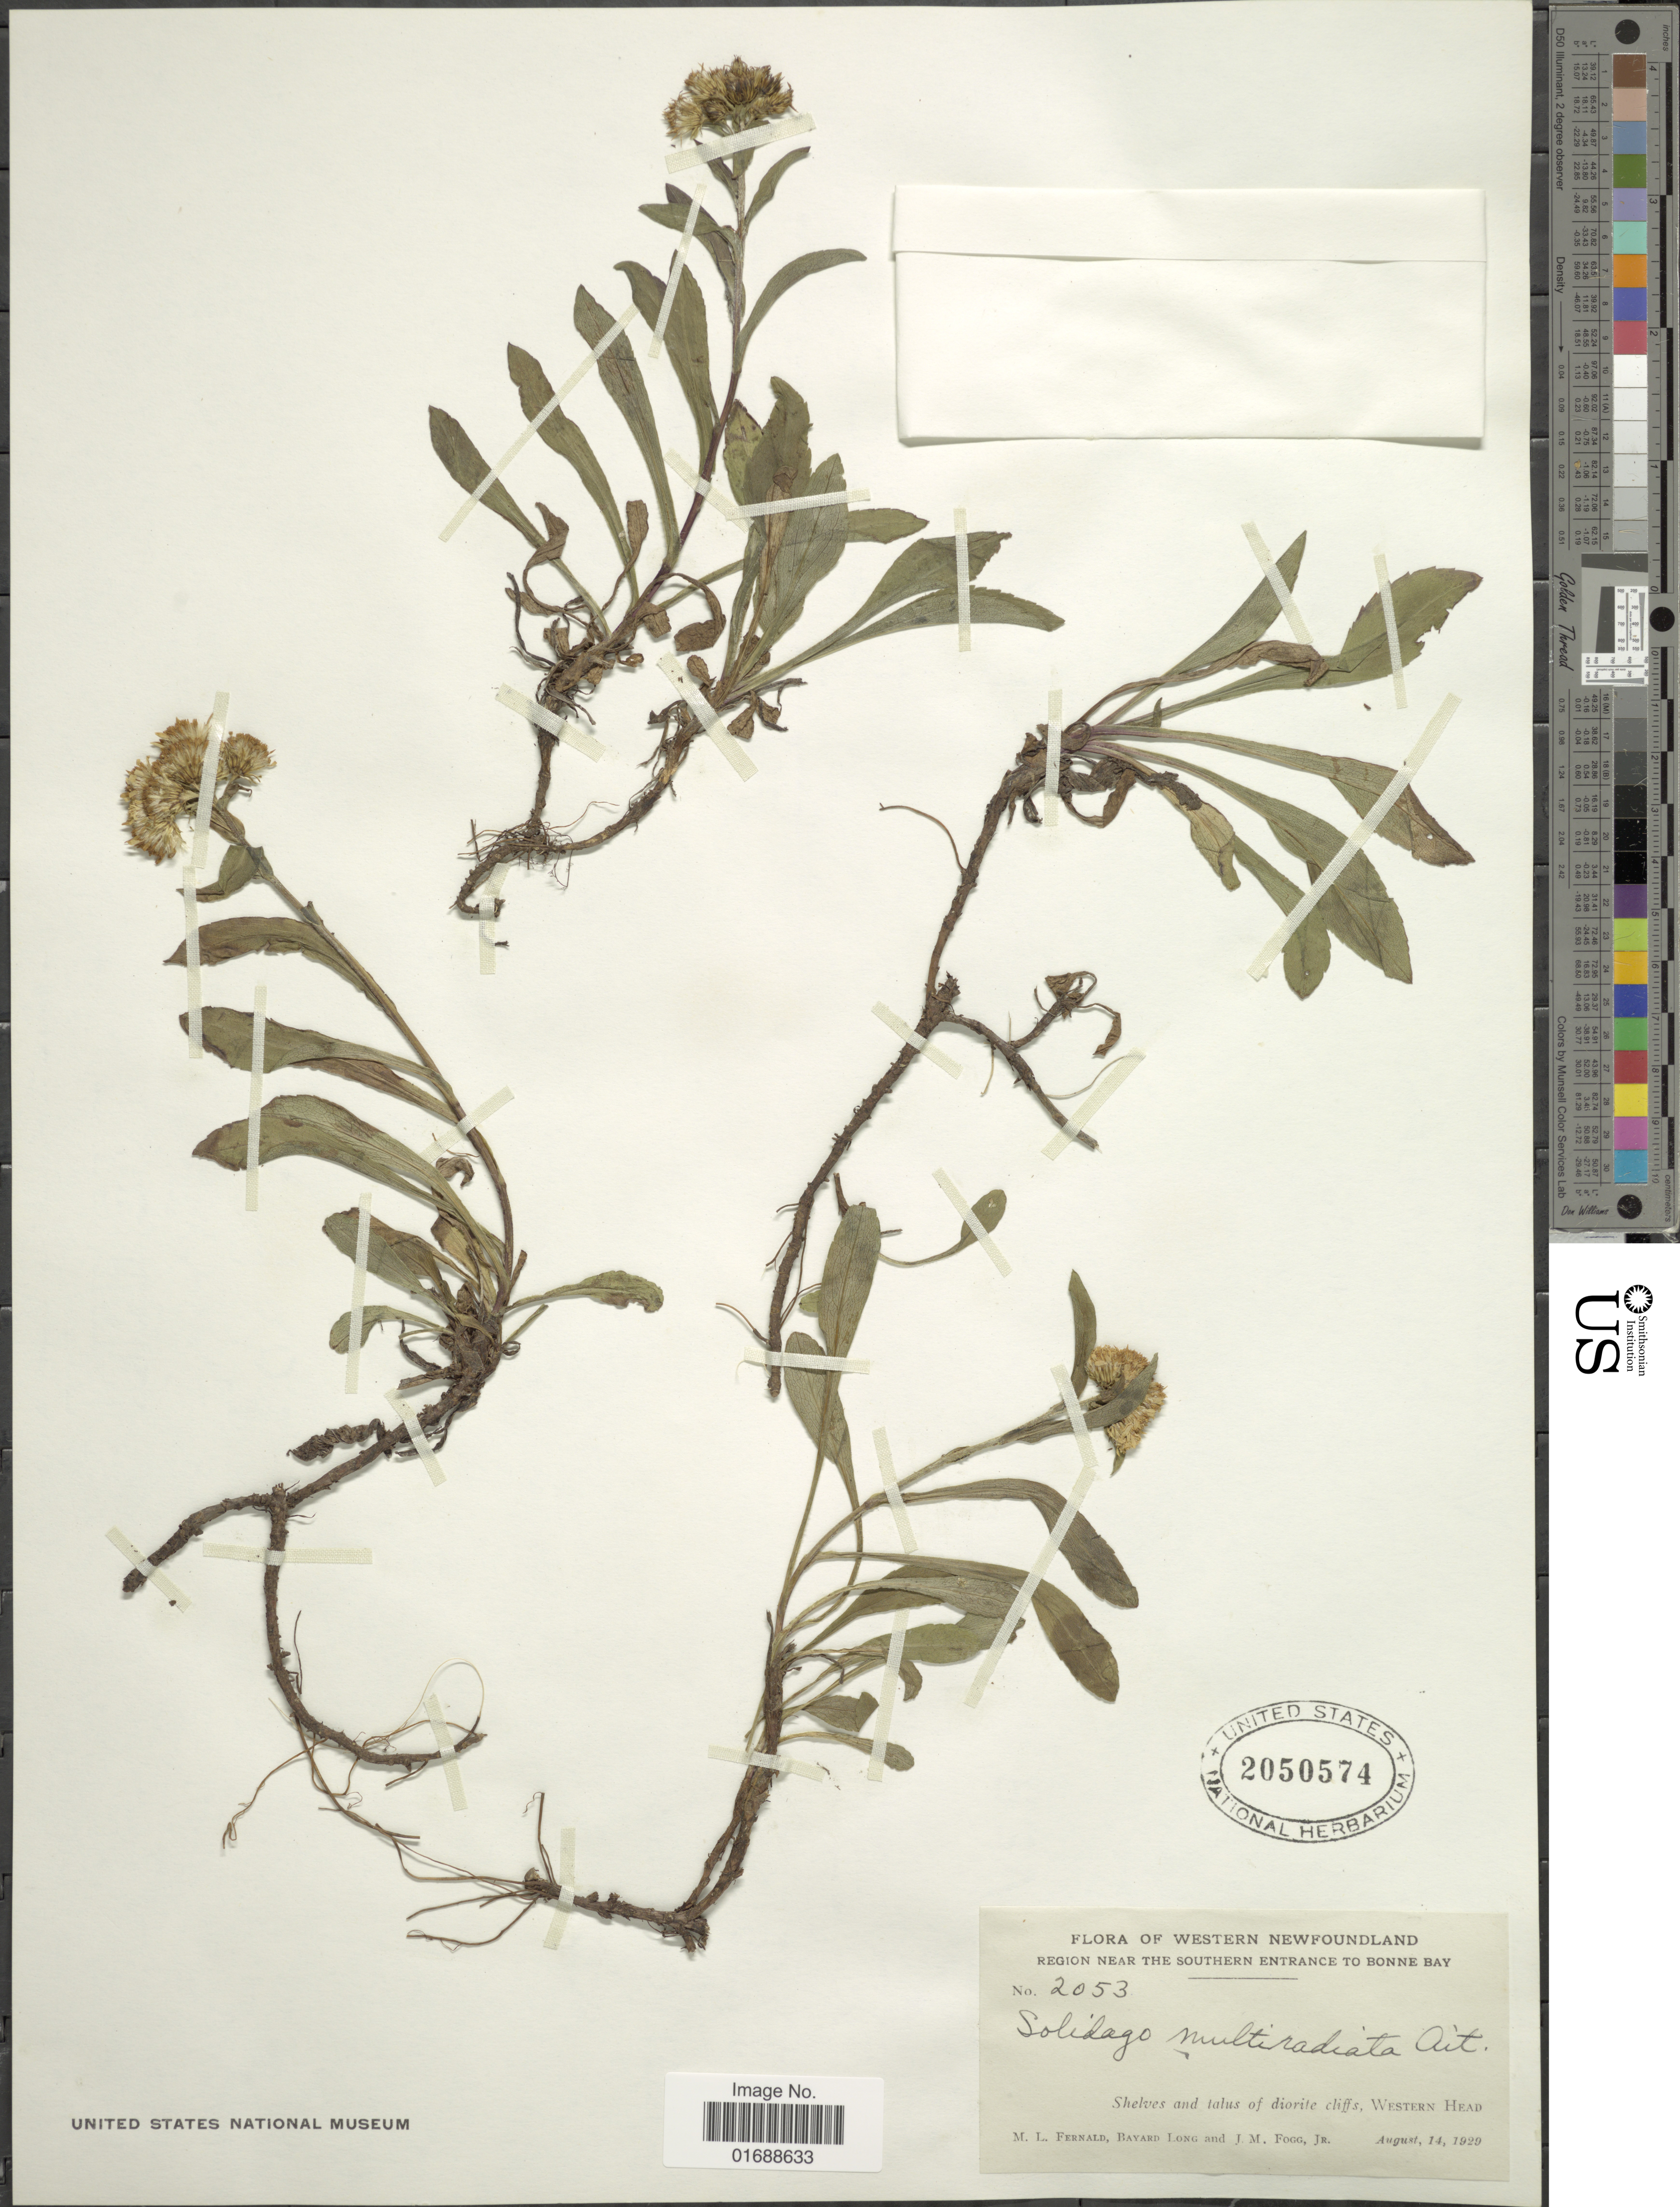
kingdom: Plantae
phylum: Tracheophyta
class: Magnoliopsida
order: Asterales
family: Asteraceae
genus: Solidago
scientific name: Solidago multiradiata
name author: Aiton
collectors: M. L. Fernald, B. Long & J. Fogg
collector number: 2053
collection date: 1929-08-14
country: Canada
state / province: Newfoundland and Labrador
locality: Western Newfoundland, Region near the southern entrance to Bonne Bay, Shelves and talus of diorite cliffs, Western Head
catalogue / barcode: US 2050574